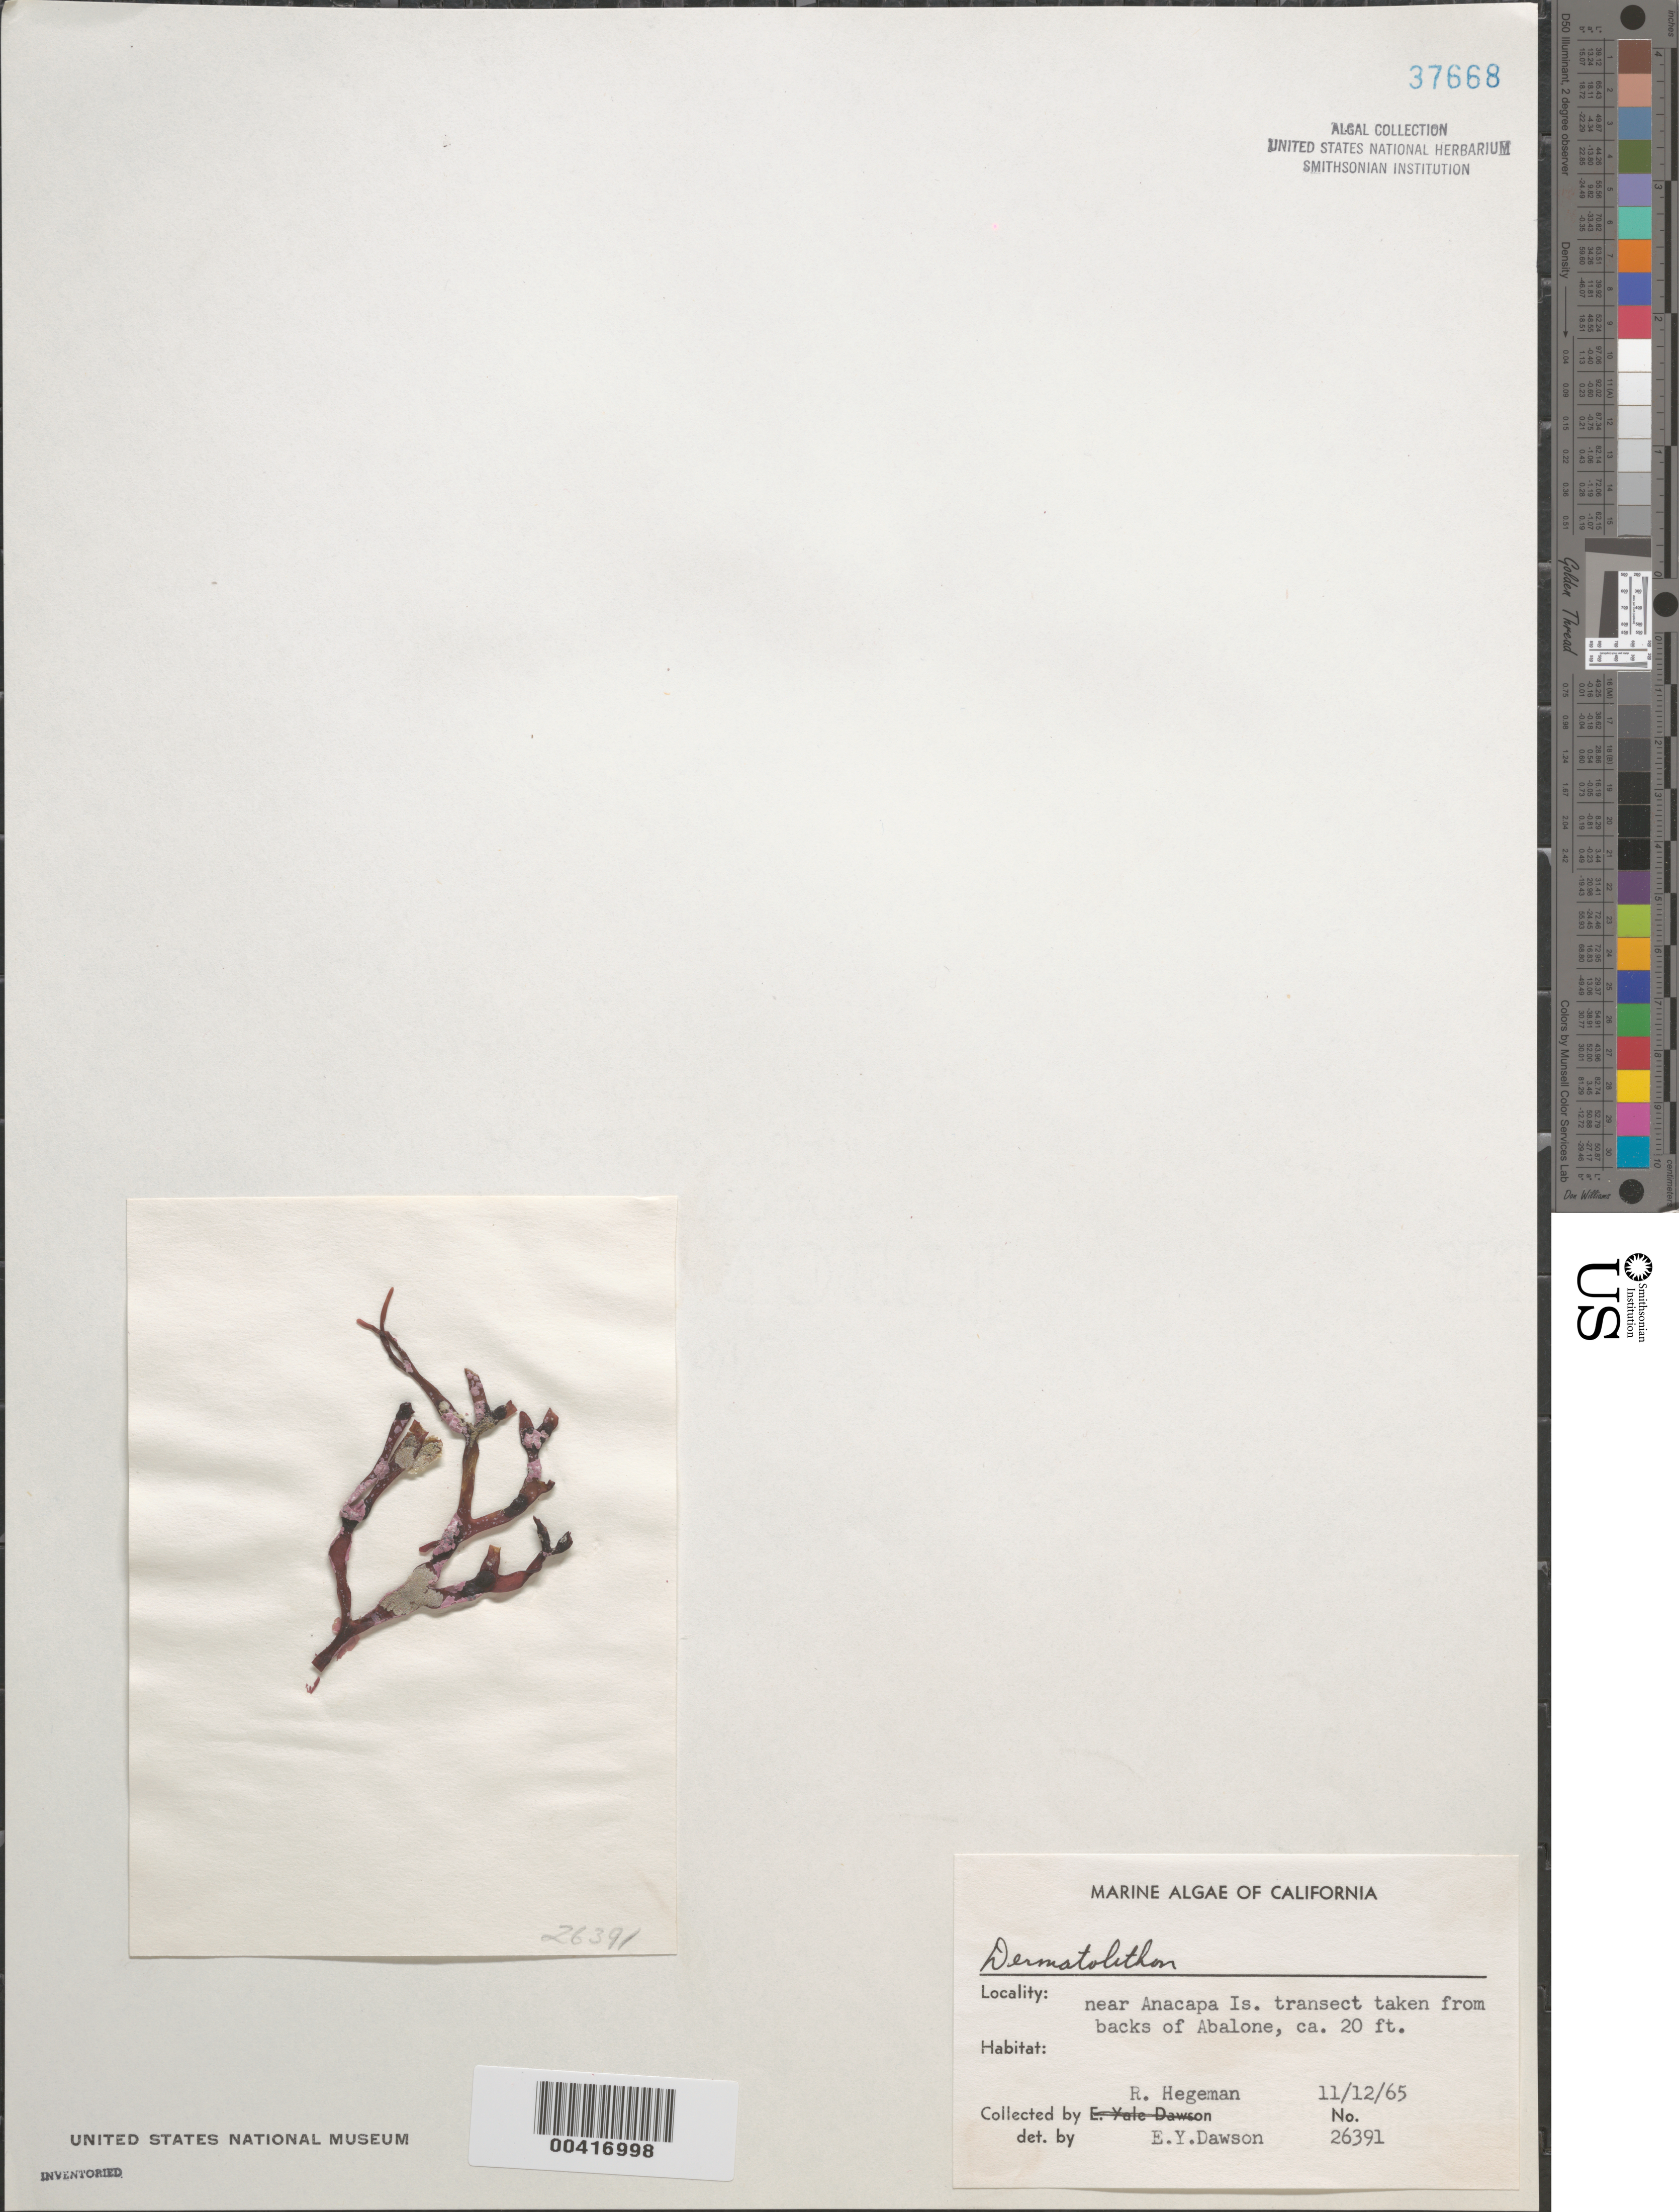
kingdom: Plantae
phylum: Rhodophyta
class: Florideophyceae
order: Corallinales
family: Corallinaceae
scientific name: Dermatolithon sp.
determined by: Dawson, E. Y.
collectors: R. Hegeman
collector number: EYD 26391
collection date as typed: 12 Nov 1963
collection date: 1963-11-12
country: United States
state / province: California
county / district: Ventura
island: Anacapa Island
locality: Near the island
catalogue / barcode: US 37668